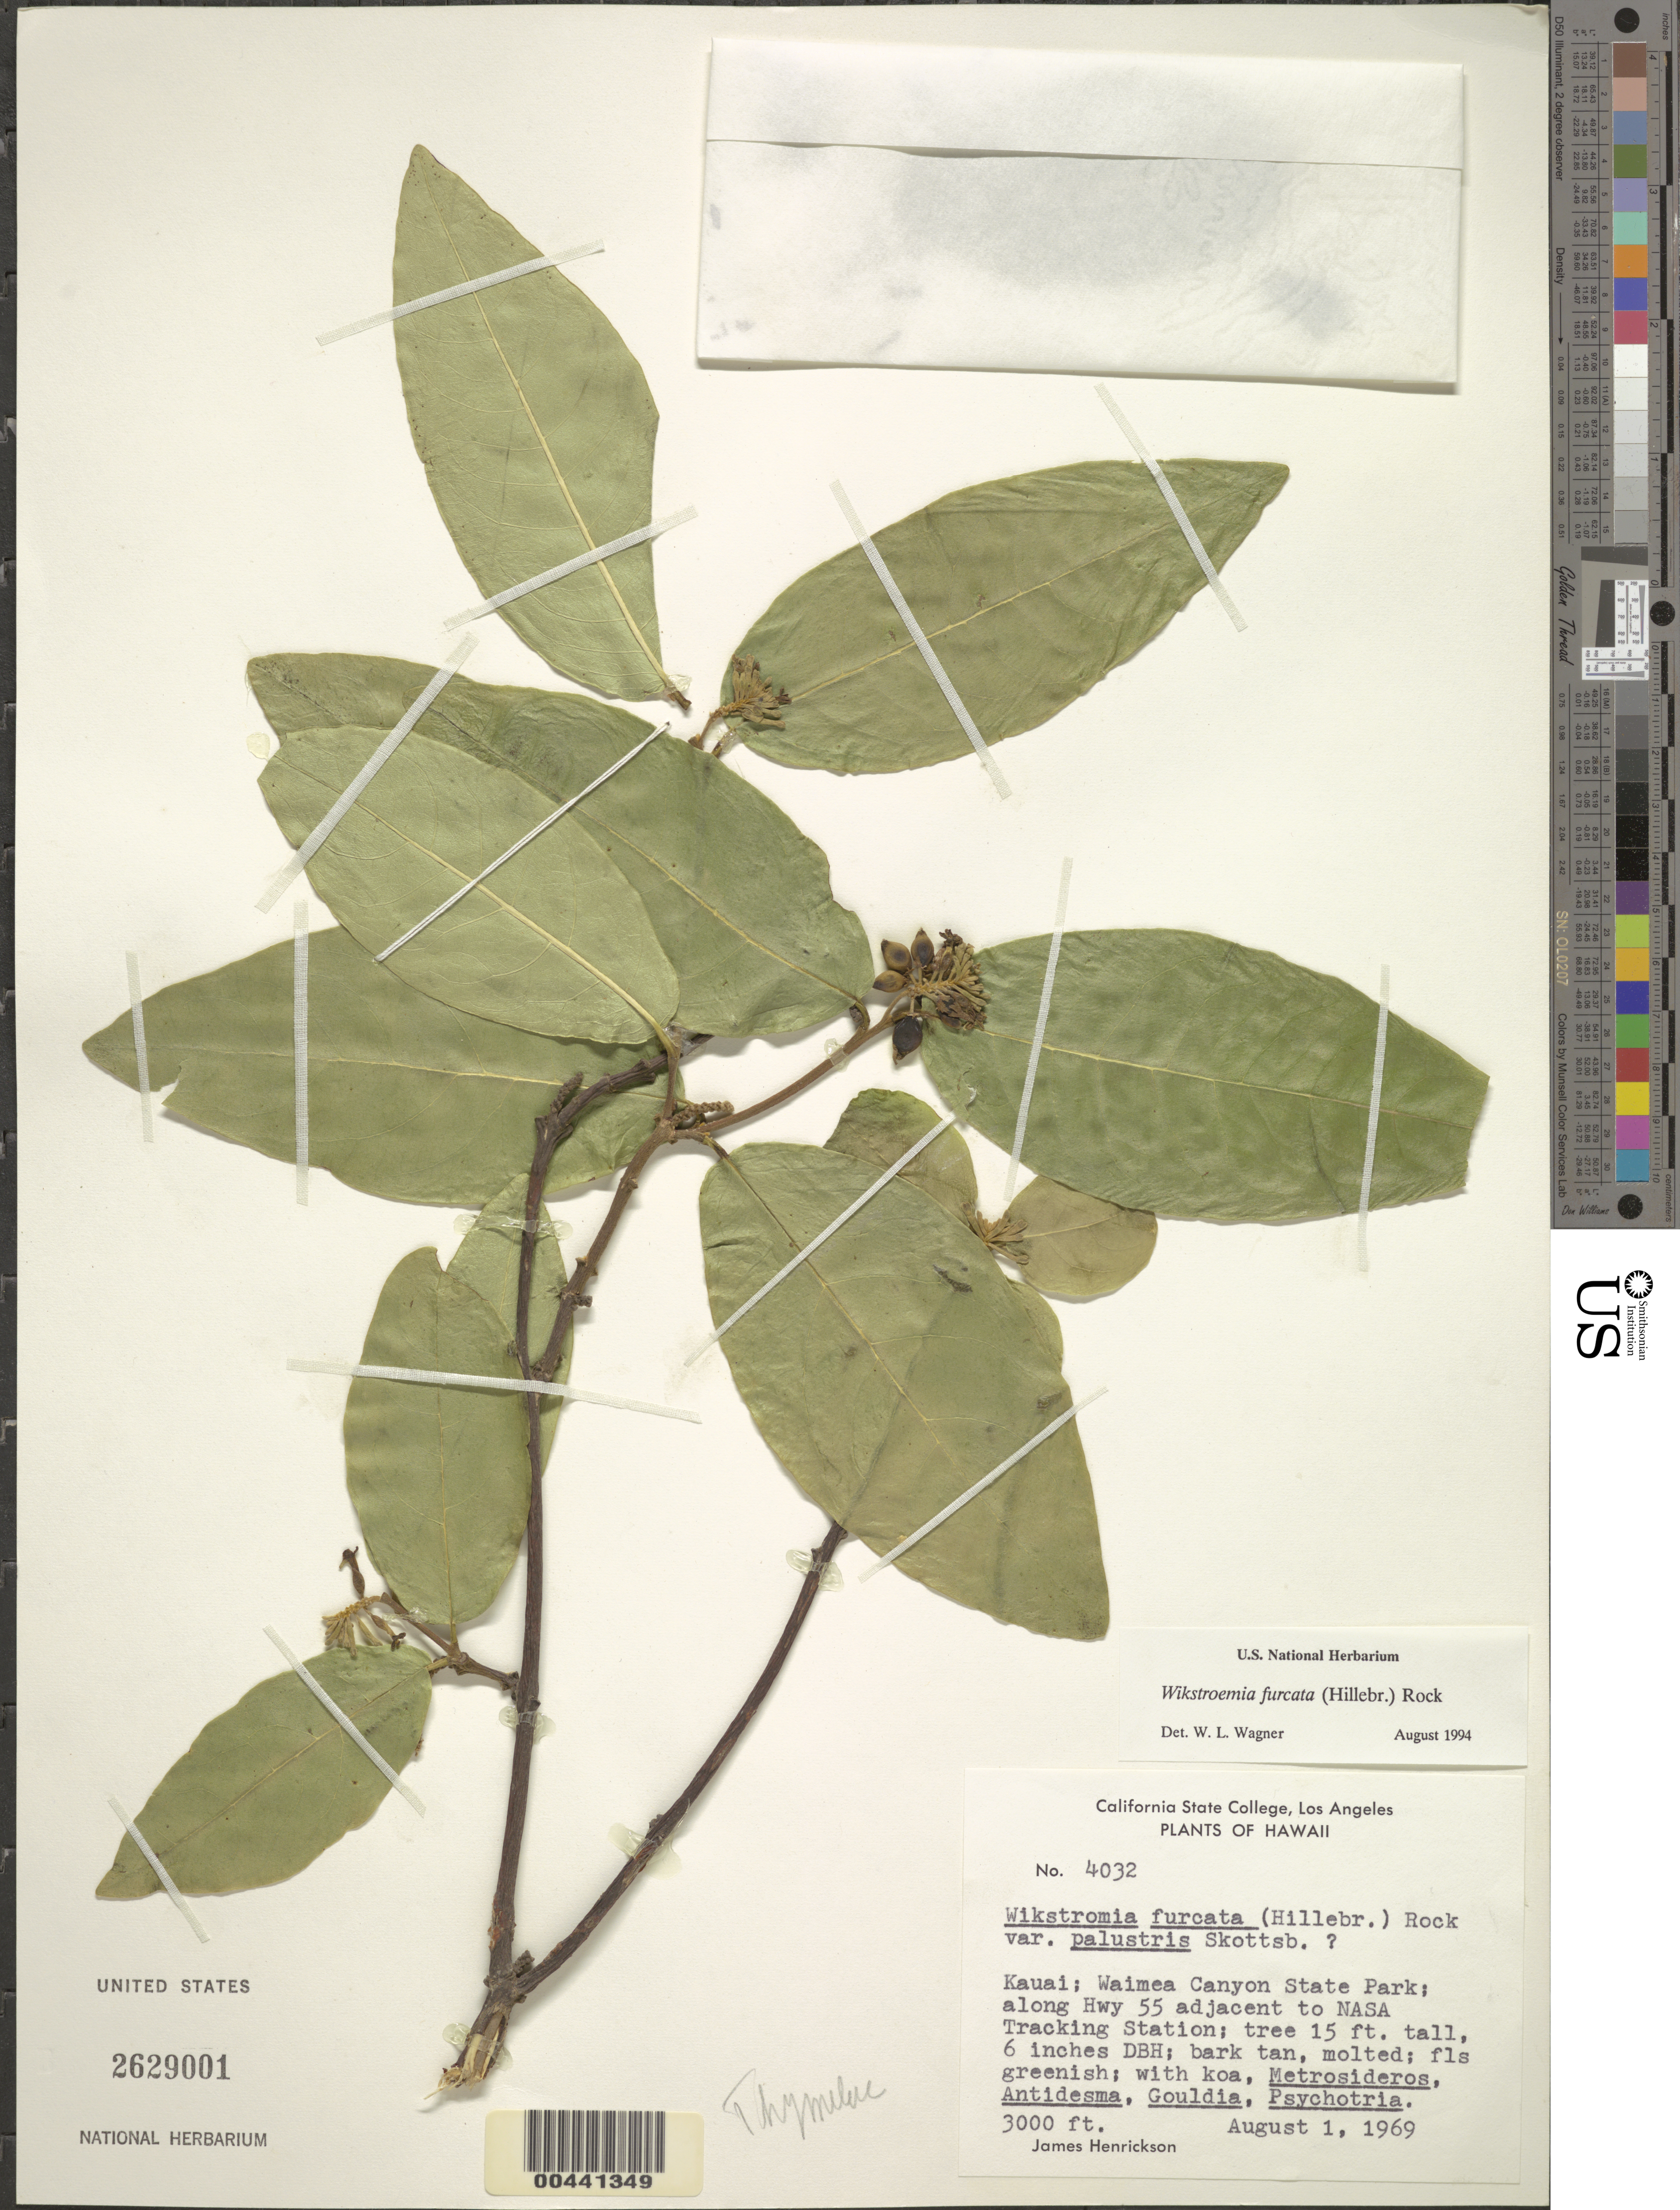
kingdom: Plantae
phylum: Tracheophyta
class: Magnoliopsida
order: Malvales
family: Thymelaeaceae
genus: Wikstroemia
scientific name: Wikstroemia furcata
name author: (Hildebr.) Rock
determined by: Wagner, W. L., (BOT), Smithsonian Institution - National Museum of Natural History (UNITED STATES)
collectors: J. S. Henrickson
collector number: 4032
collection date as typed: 1 Aug 1969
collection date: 1969-08-01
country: United States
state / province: Hawaii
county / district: Kauai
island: Kaua'i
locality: Waimea Canyon State Park, along Hwy 55 adjacent to NASA Tracking Station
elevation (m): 914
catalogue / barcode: US 2629001